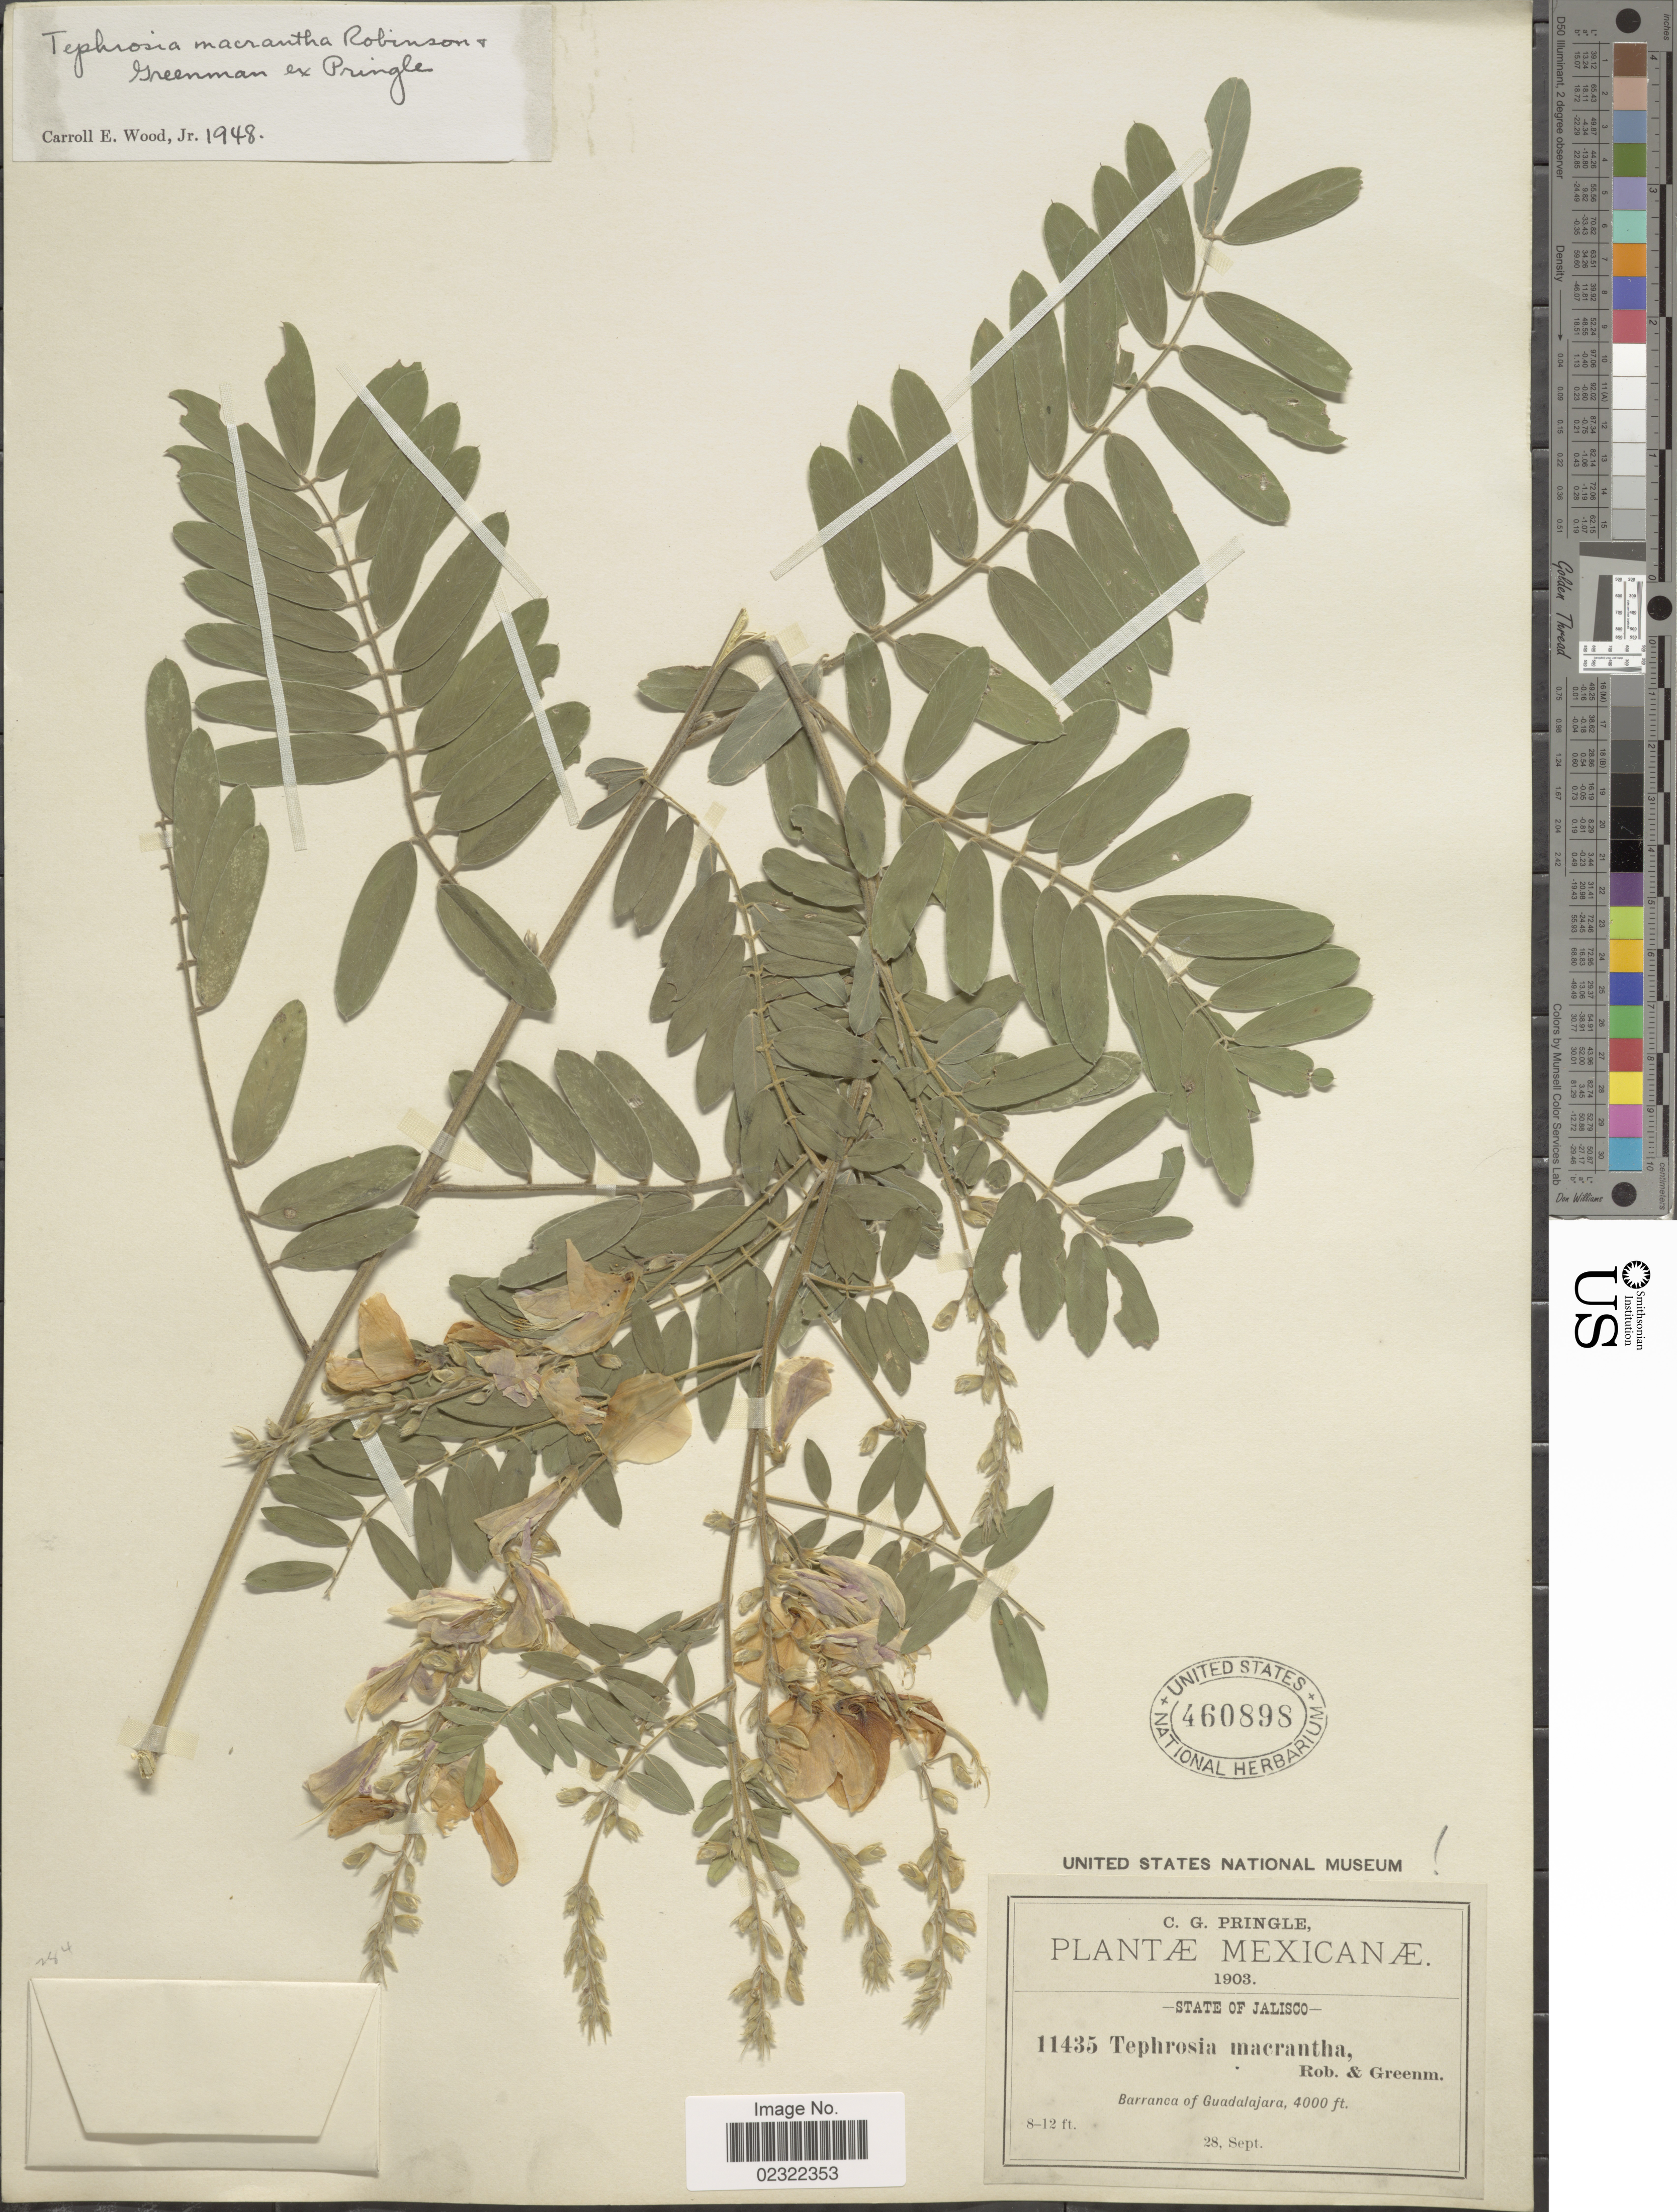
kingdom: Plantae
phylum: Tracheophyta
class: Magnoliopsida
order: Fabales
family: Fabaceae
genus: Tephrosia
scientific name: Tephrosia macrantha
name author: B.L. Rob. & Greenm. ex Pringle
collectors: C. G. Pringle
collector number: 11435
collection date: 1903-09-28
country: Mexico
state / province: Jalisco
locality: State of Jalsico, Barranca of Guadalajara.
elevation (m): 1219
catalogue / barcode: US 460898